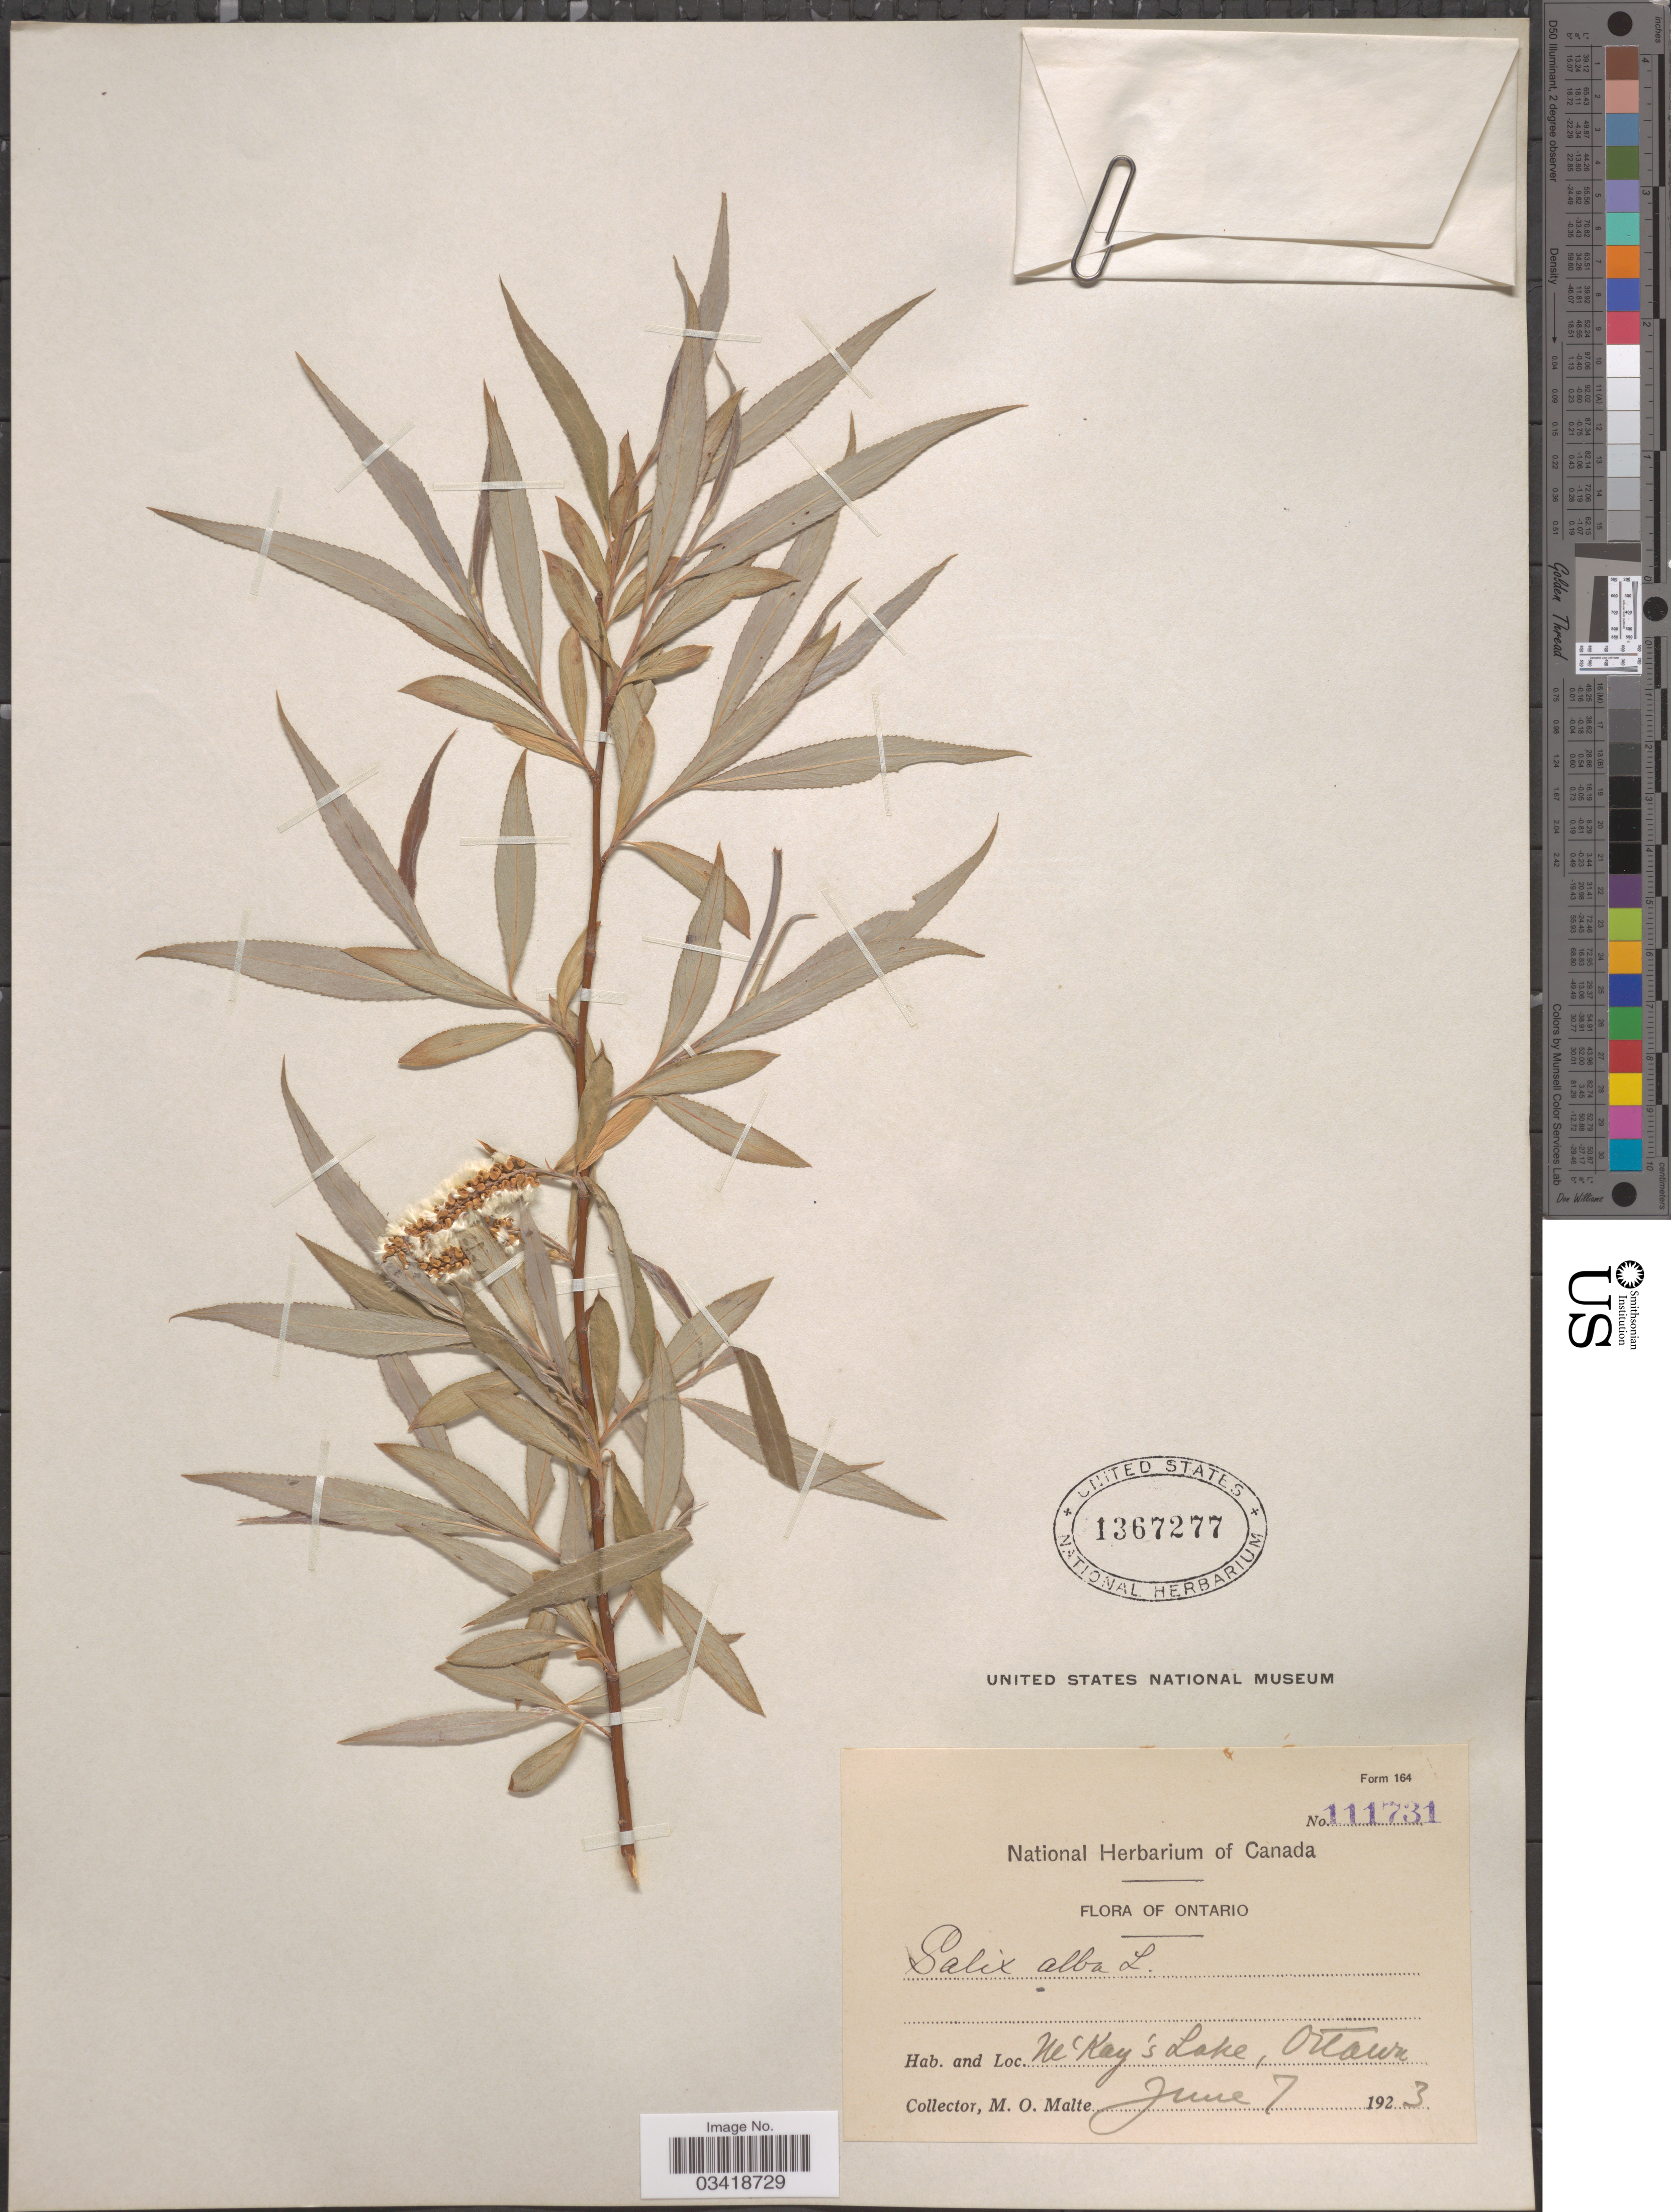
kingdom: Plantae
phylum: Tracheophyta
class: Magnoliopsida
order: Malpighiales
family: Salicaceae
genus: Salix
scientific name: Salix alba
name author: L.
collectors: M. O. Malte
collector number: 111731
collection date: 1923-06-07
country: Canada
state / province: Ontario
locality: McKay's Lake, Ottawa.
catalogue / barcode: US 1367277